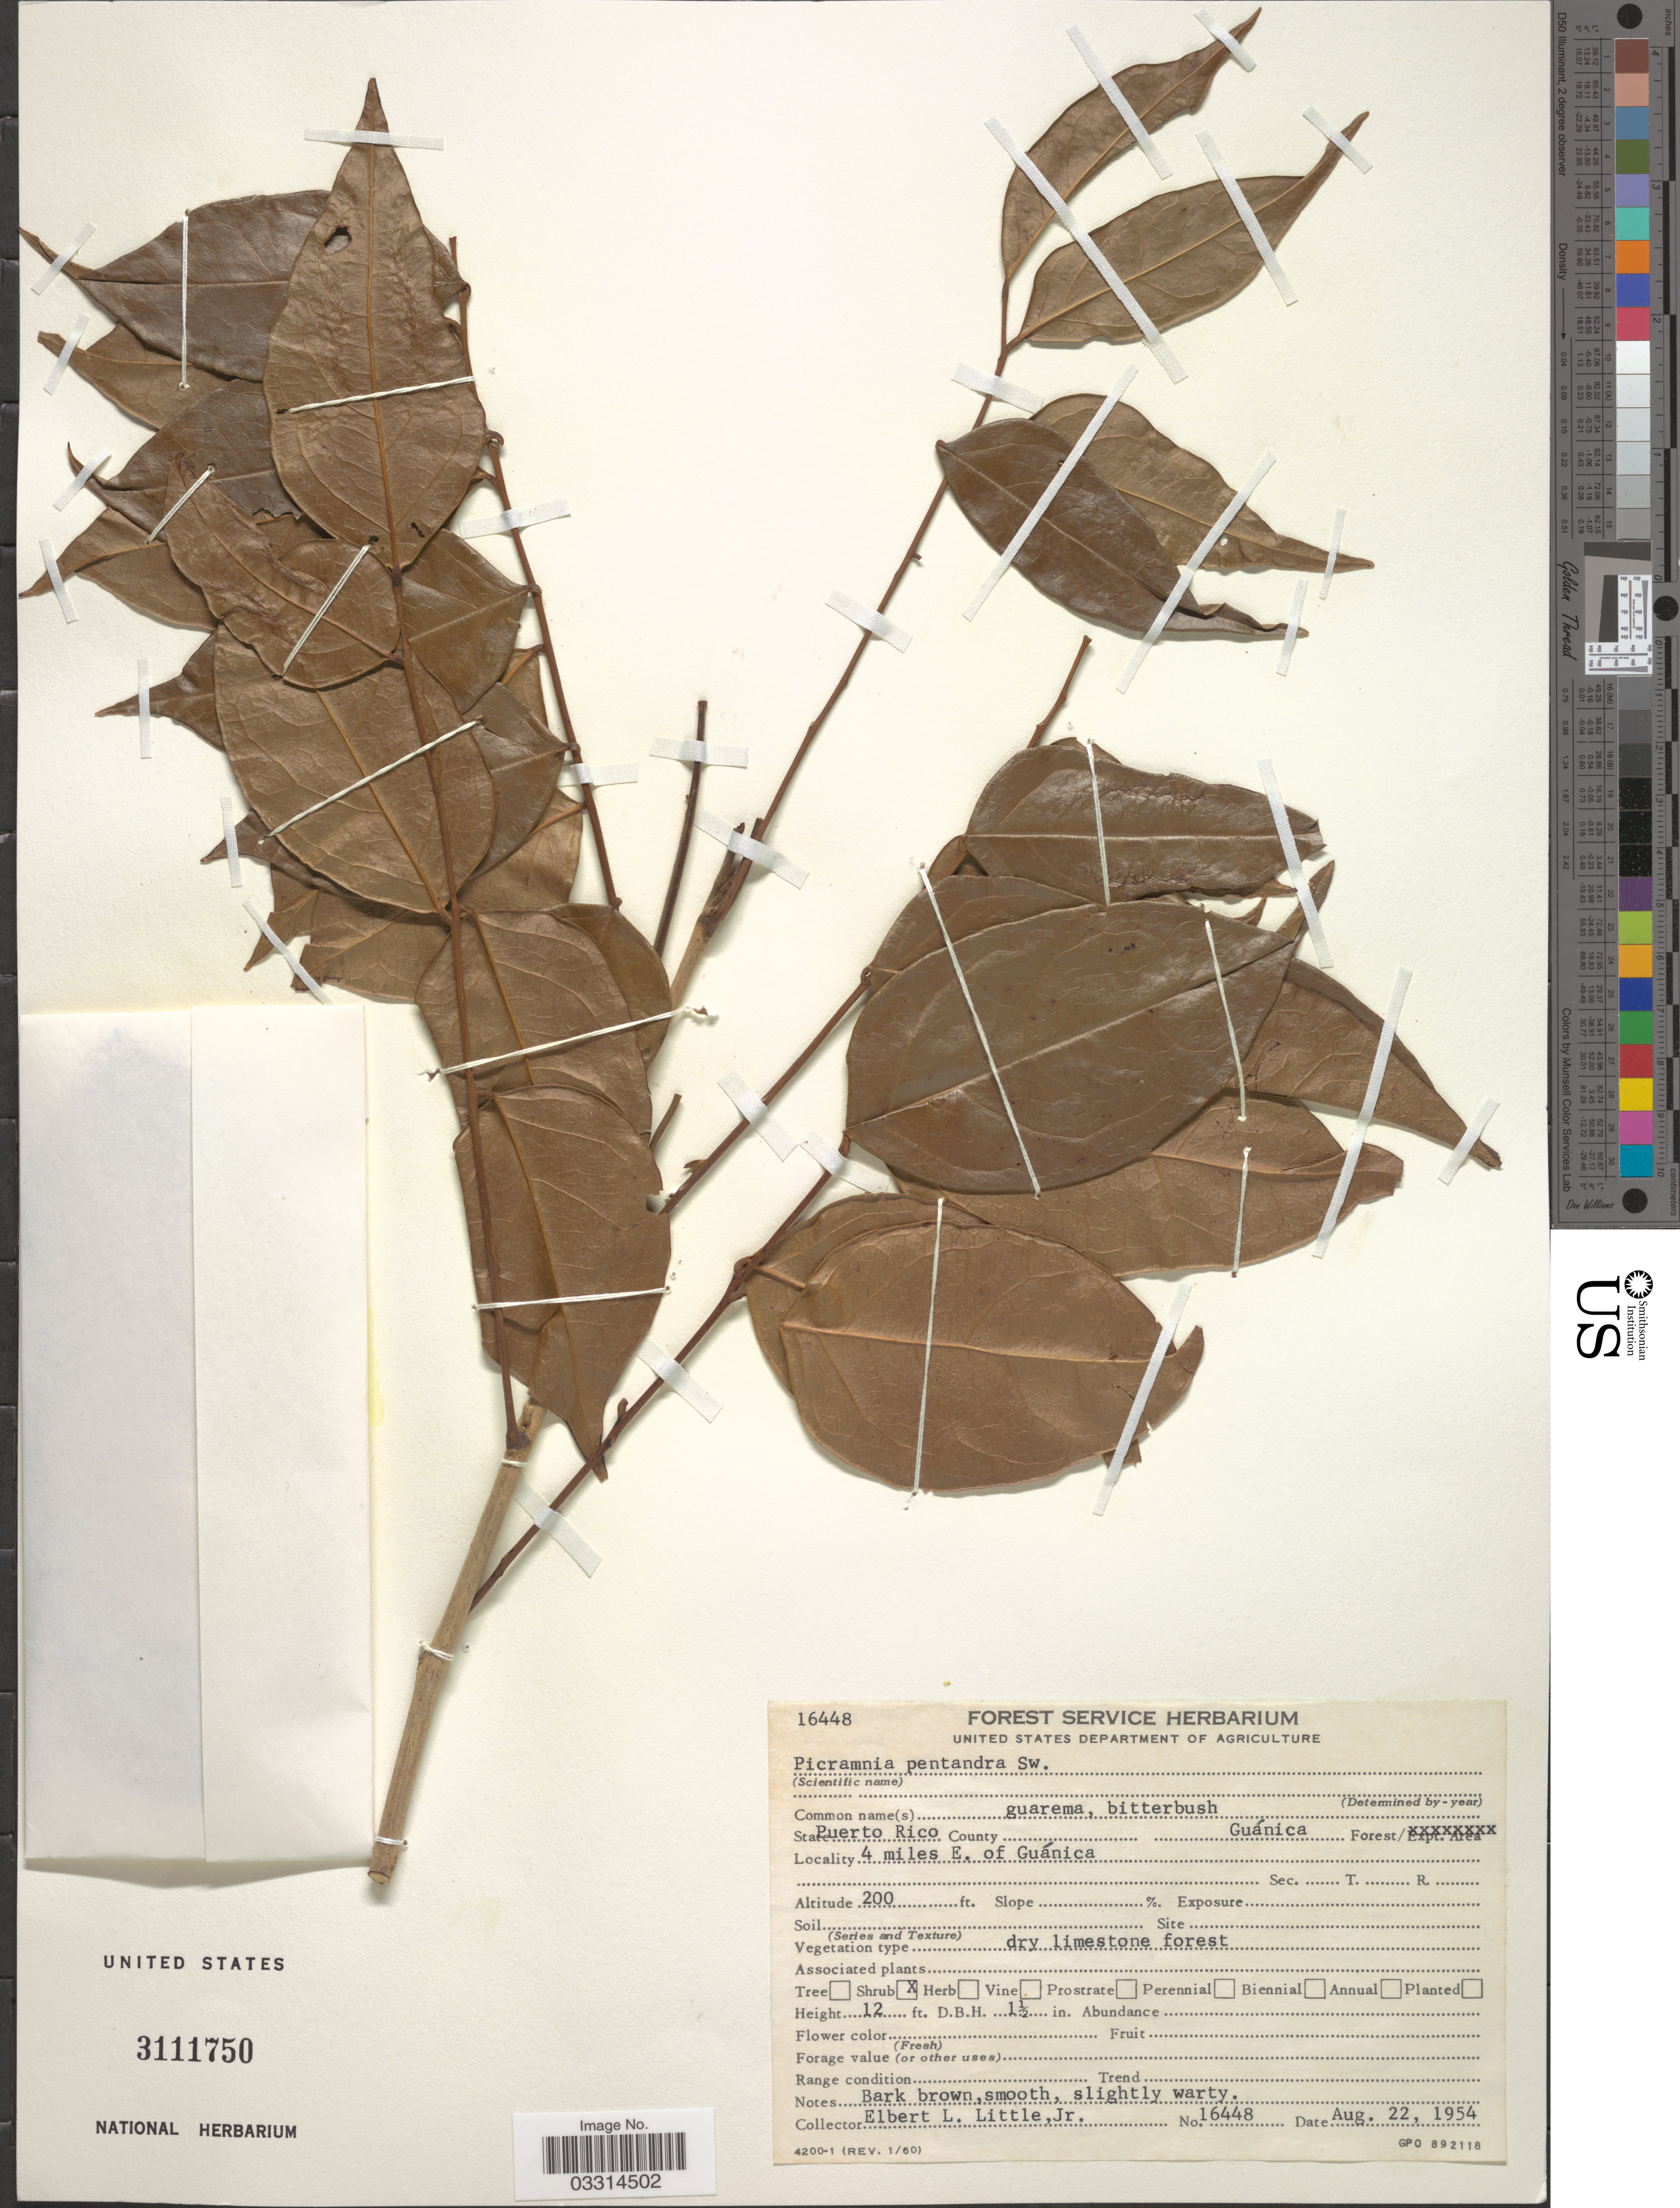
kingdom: Plantae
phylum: Tracheophyta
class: Magnoliopsida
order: Picramniales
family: Picramniaceae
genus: Picramnia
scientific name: Picramnia pentandra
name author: Sw.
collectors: E. L. Little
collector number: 16448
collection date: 1954-08-22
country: Puerto Rico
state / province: Guánica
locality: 4 miles E. of Guánica.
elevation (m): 61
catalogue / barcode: US 3111750